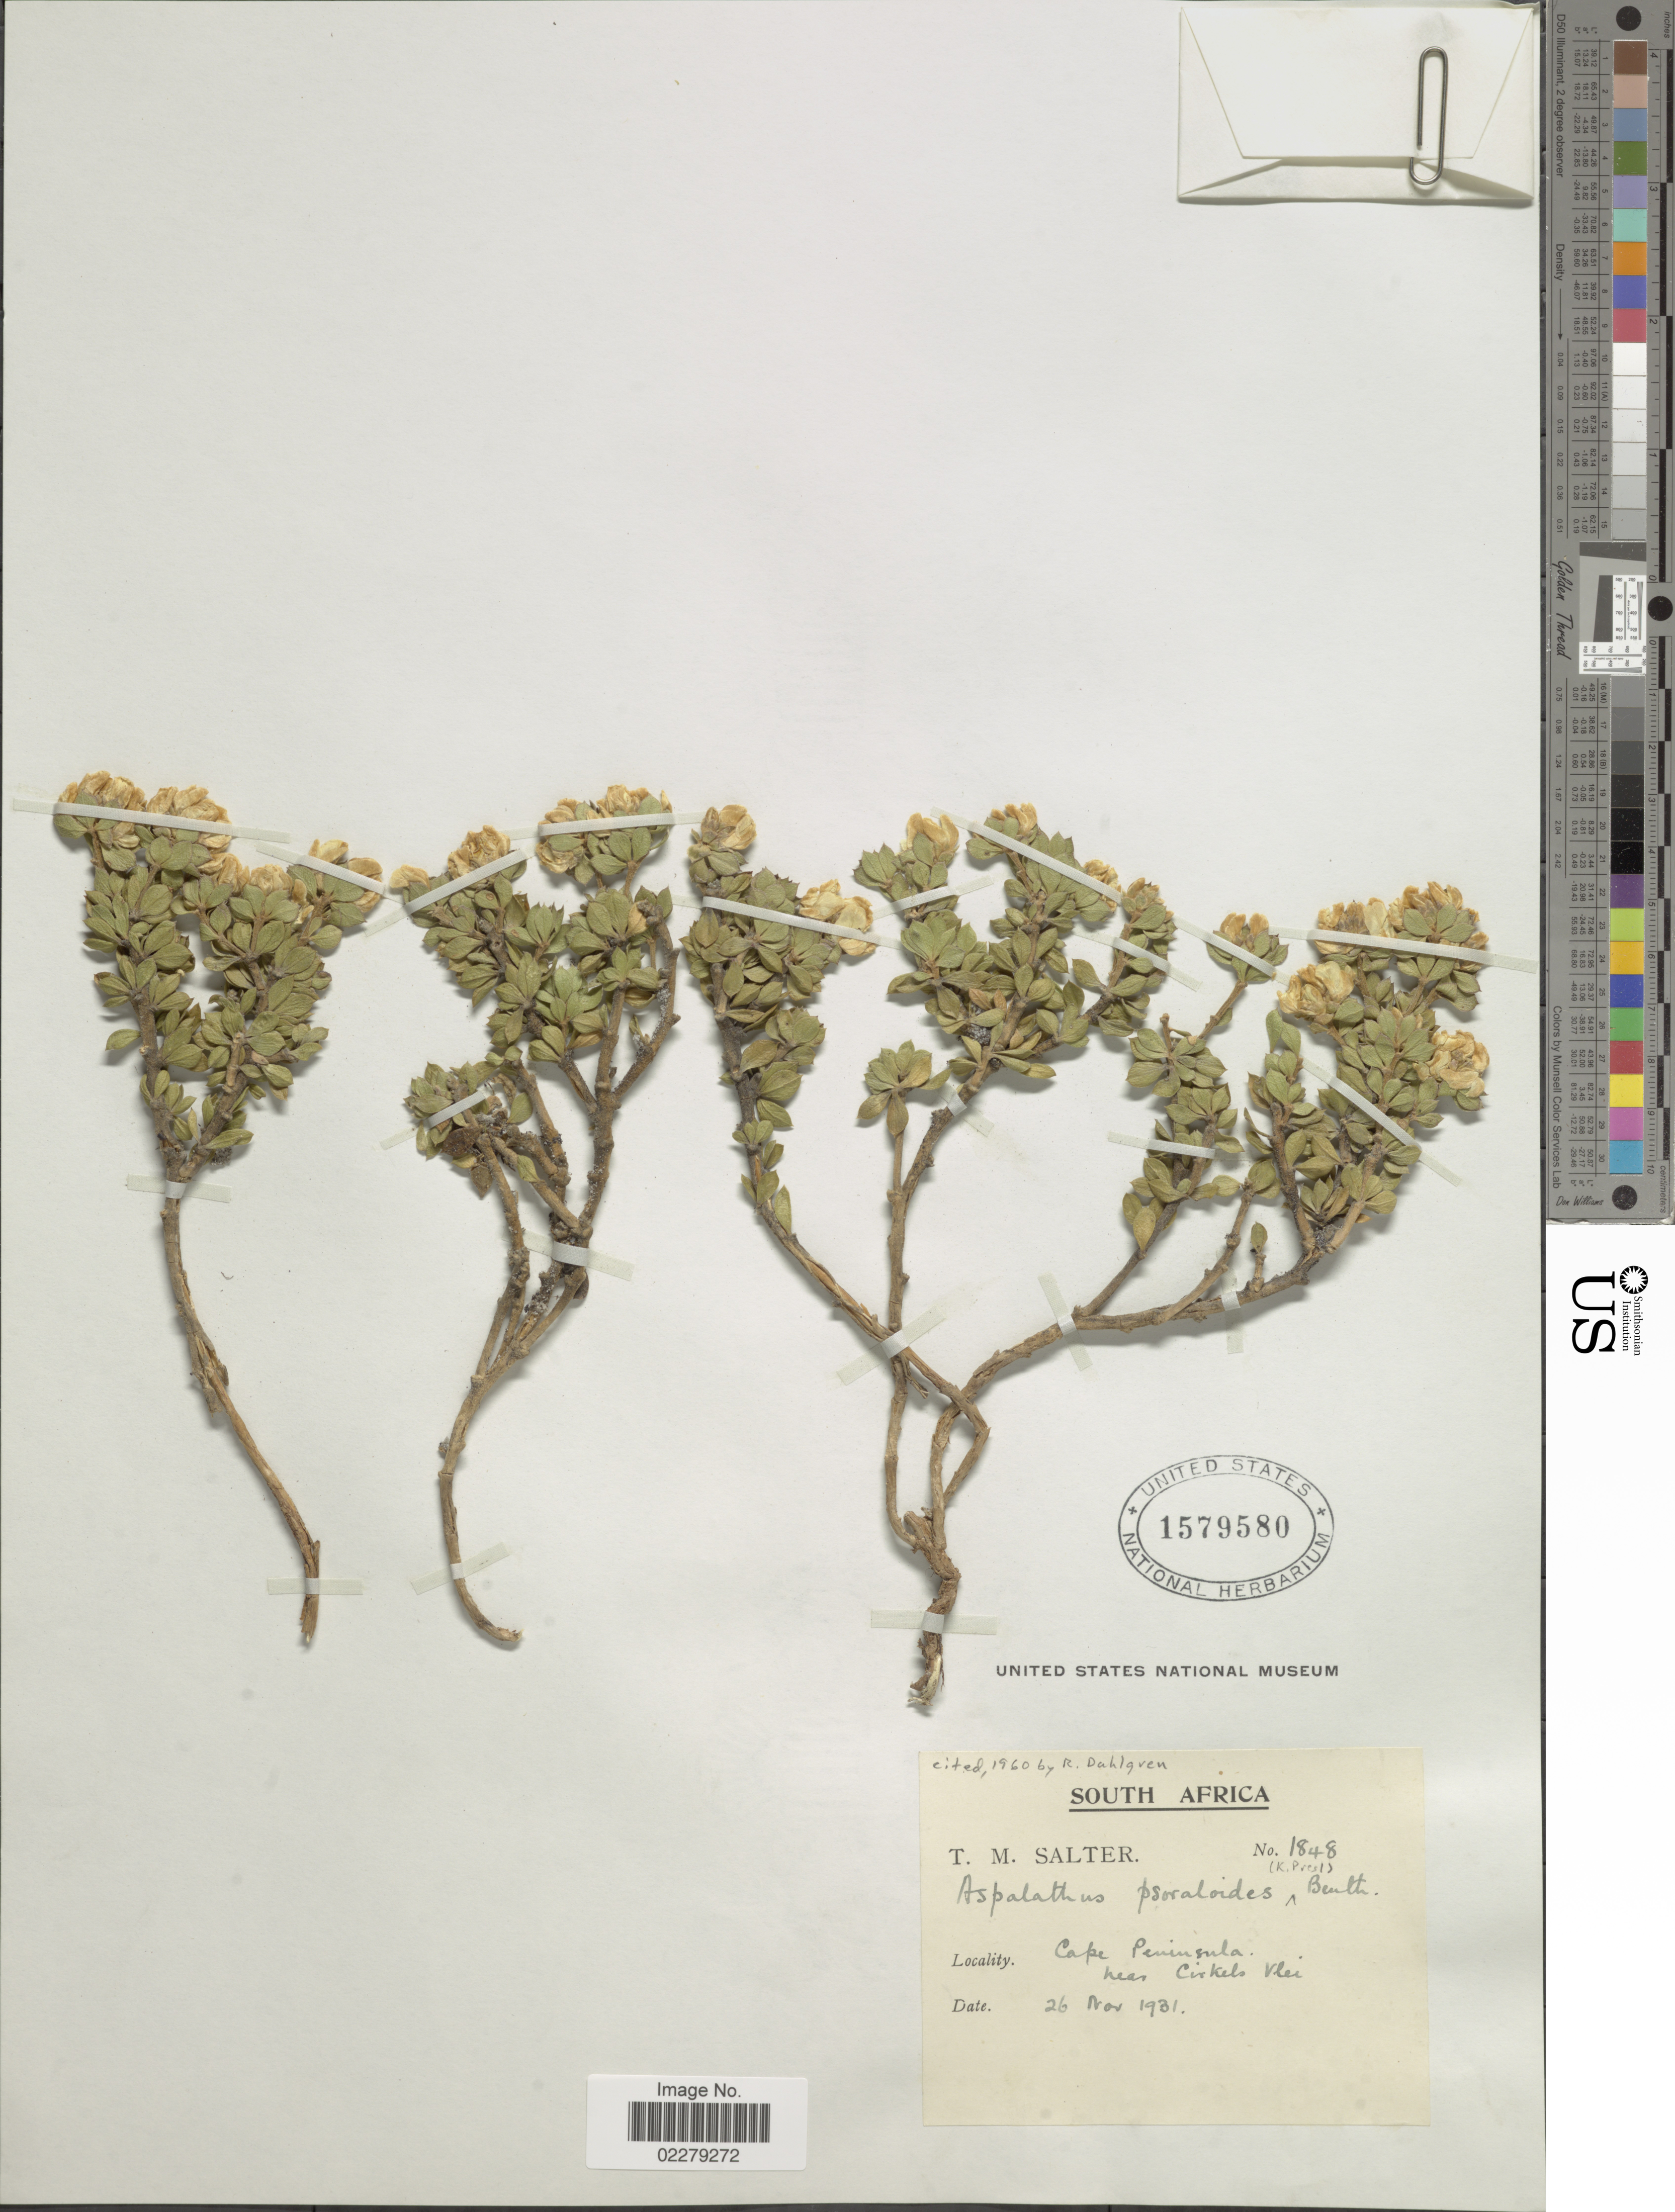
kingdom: Plantae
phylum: Tracheophyta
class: Magnoliopsida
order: Fabales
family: Fabaceae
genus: Aspalathus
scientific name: Aspalathus psoraleoides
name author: (C. Presl) Benth.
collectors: T. Salter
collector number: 1848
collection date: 1931-11-26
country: South Africa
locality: Cape Peninsula, near Cikerls Vlei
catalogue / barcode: US 1579580